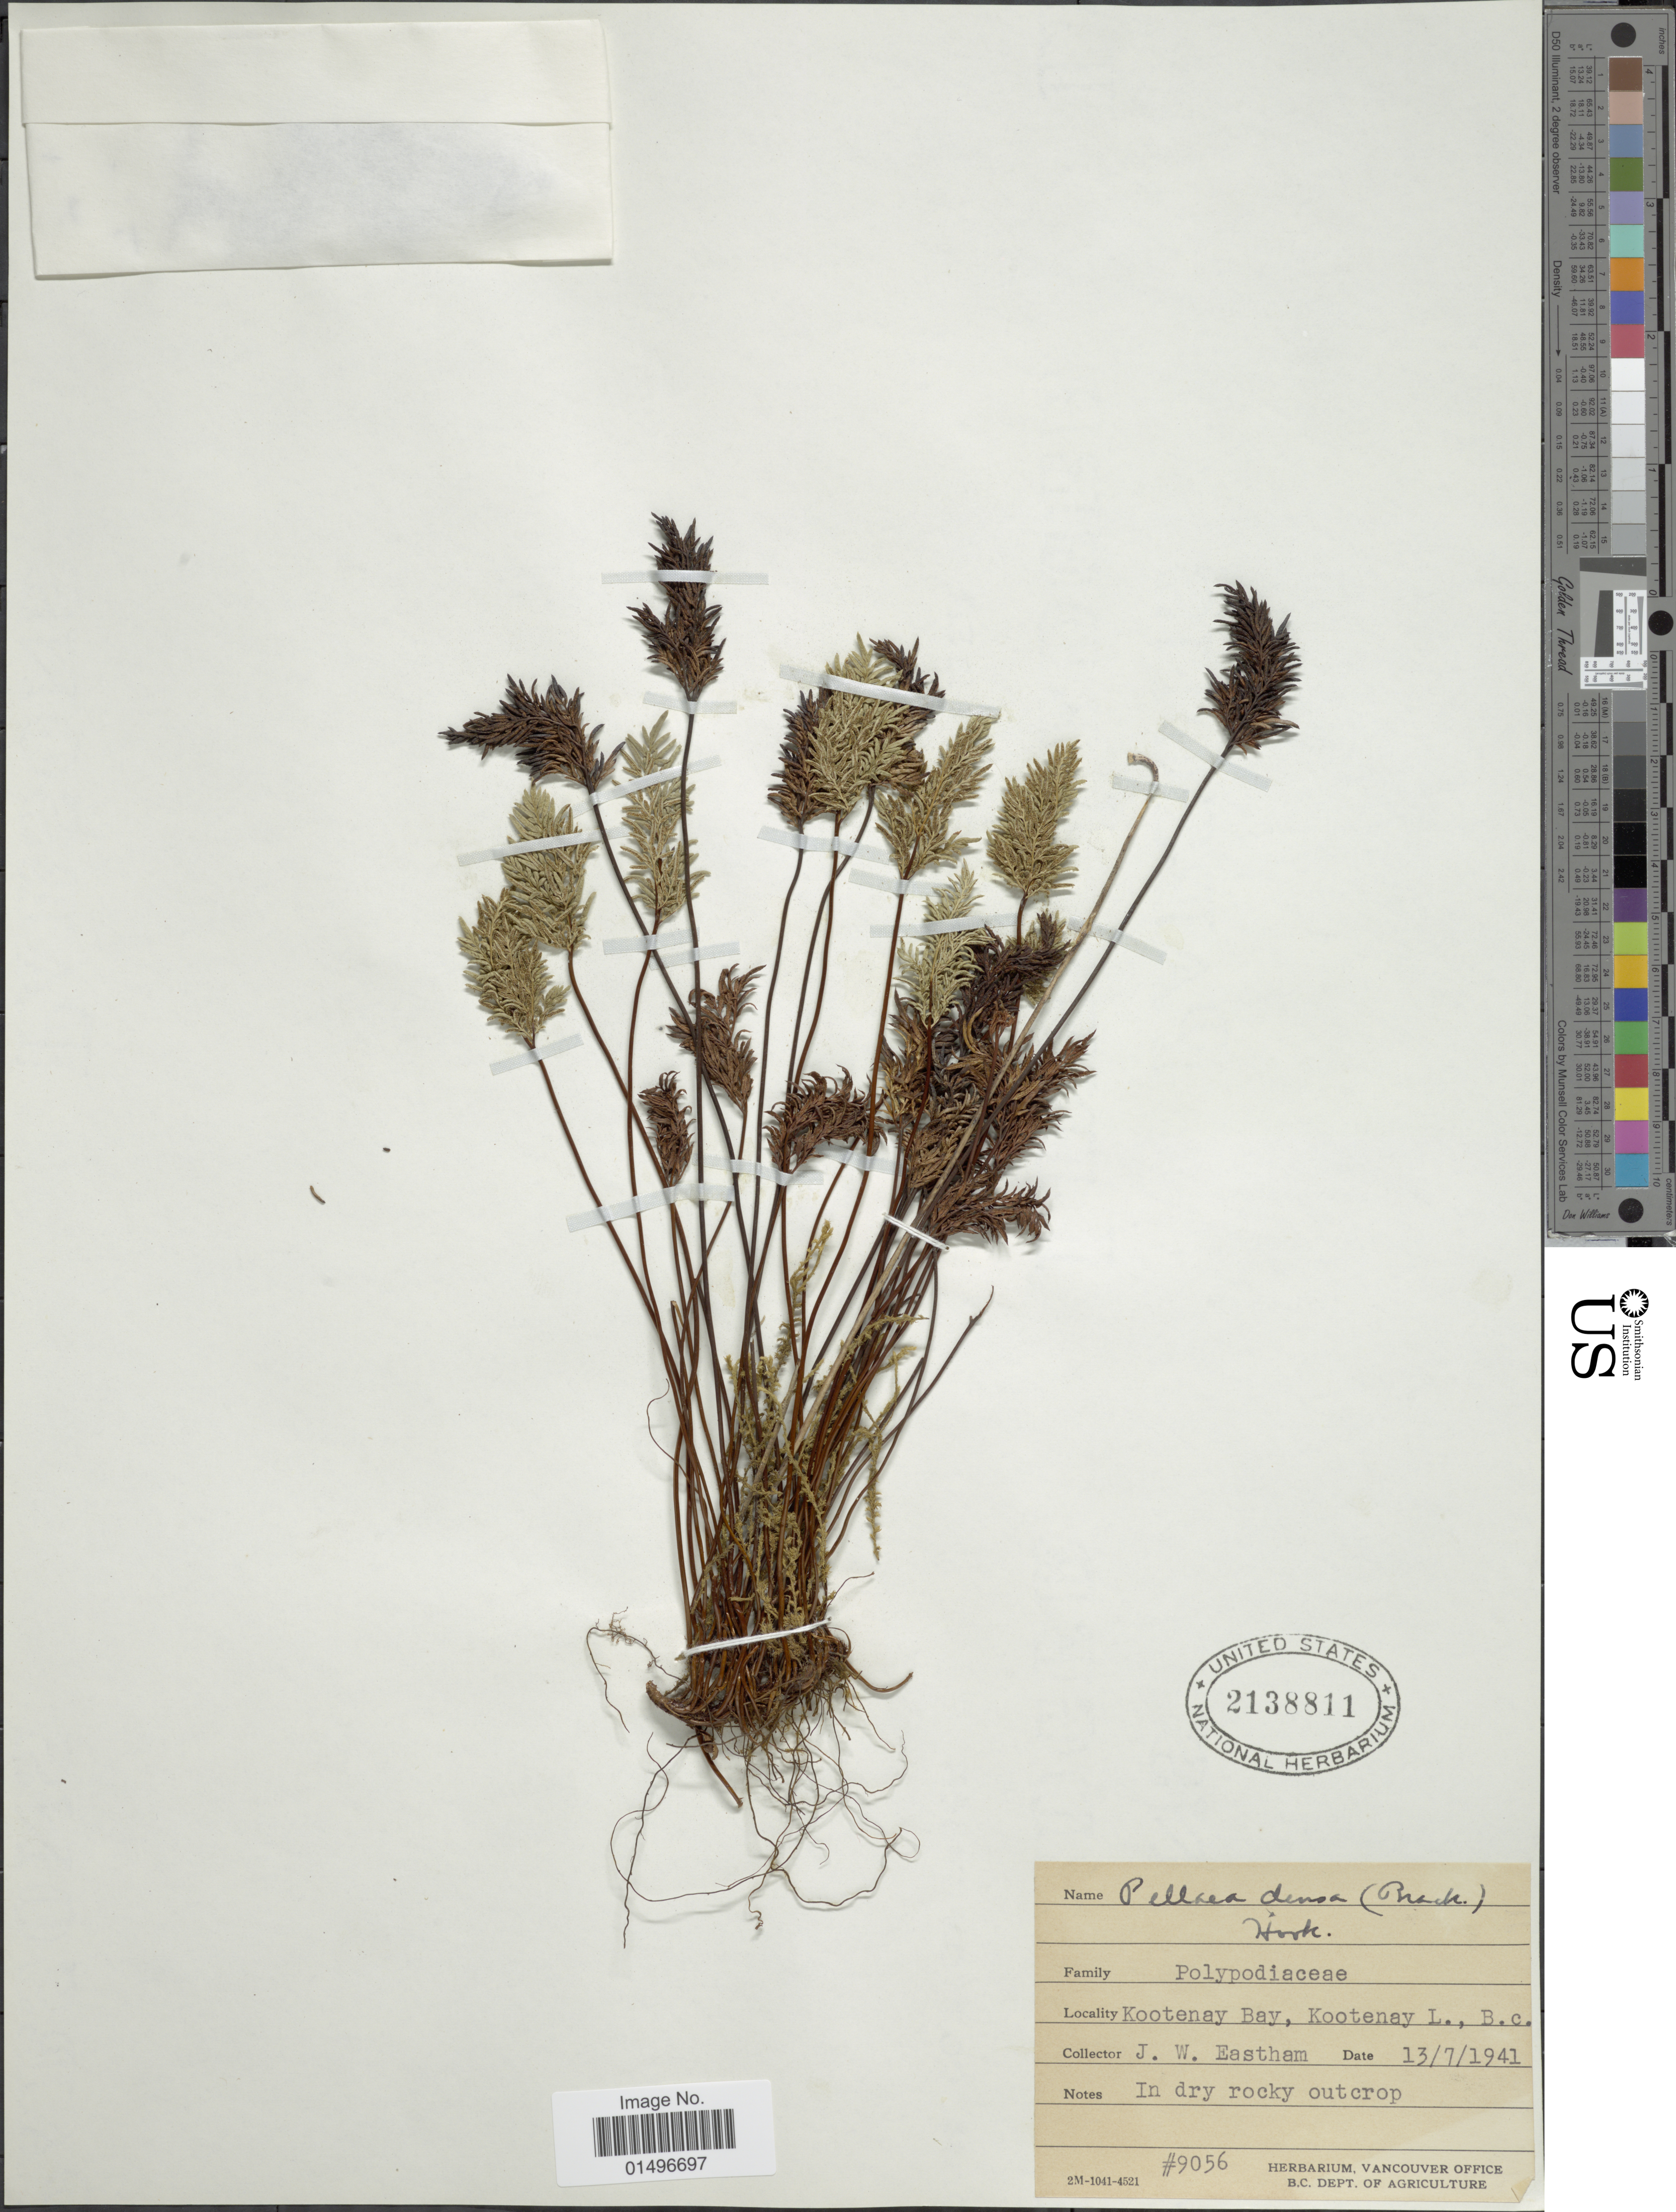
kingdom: Plantae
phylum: Tracheophyta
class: Polypodiopsida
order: Polypodiales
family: Pteridaceae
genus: Aspidotis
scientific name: Aspidotis densa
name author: (Brack.) Lellinger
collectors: J. Eastham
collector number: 9056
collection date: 1941-07-13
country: Canada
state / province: British Columbia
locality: Kootenay Bay, Kootenay Lo. , B.C.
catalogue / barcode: US 2138811